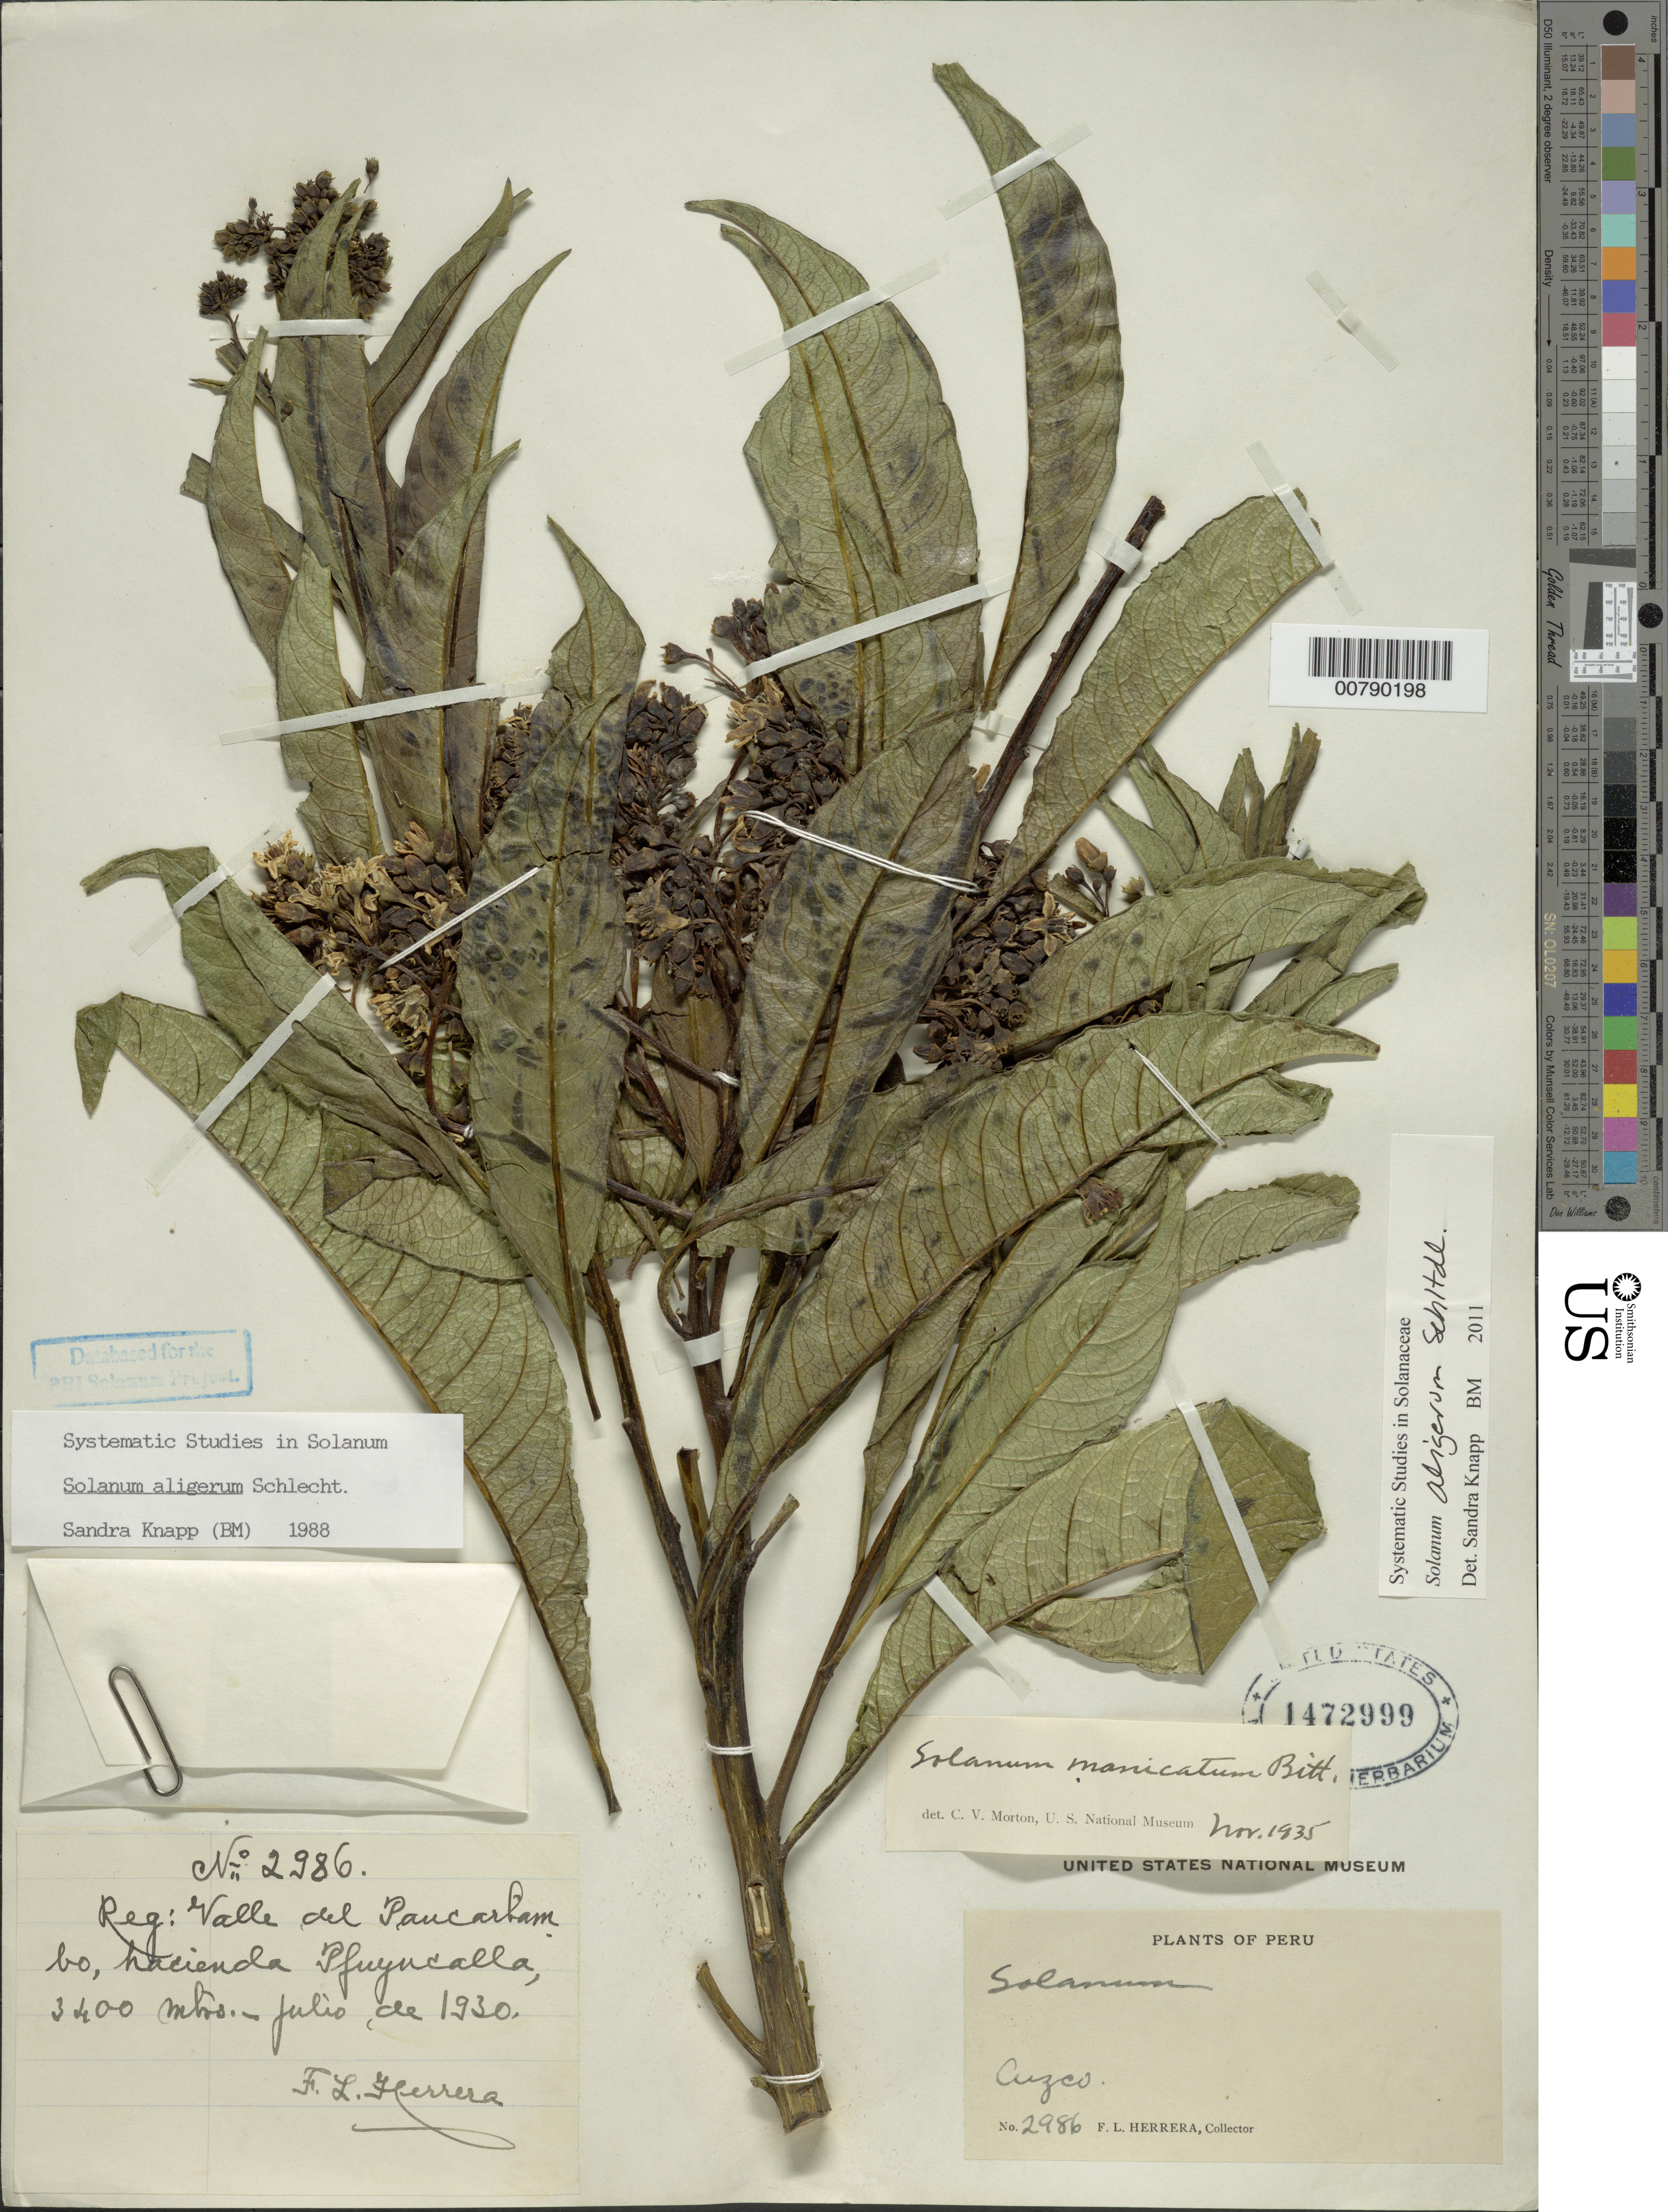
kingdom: Plantae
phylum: Tracheophyta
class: Magnoliopsida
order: Solanales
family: Solanaceae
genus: Solanum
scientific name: Solanum aligerum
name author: Schltdl.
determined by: Knapp, S. D.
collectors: F. L. Herrera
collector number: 2986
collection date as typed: Jul 1930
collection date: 1930-07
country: Peru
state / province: Cusco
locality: valle del Paucartambo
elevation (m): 3400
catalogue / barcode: US 1472999